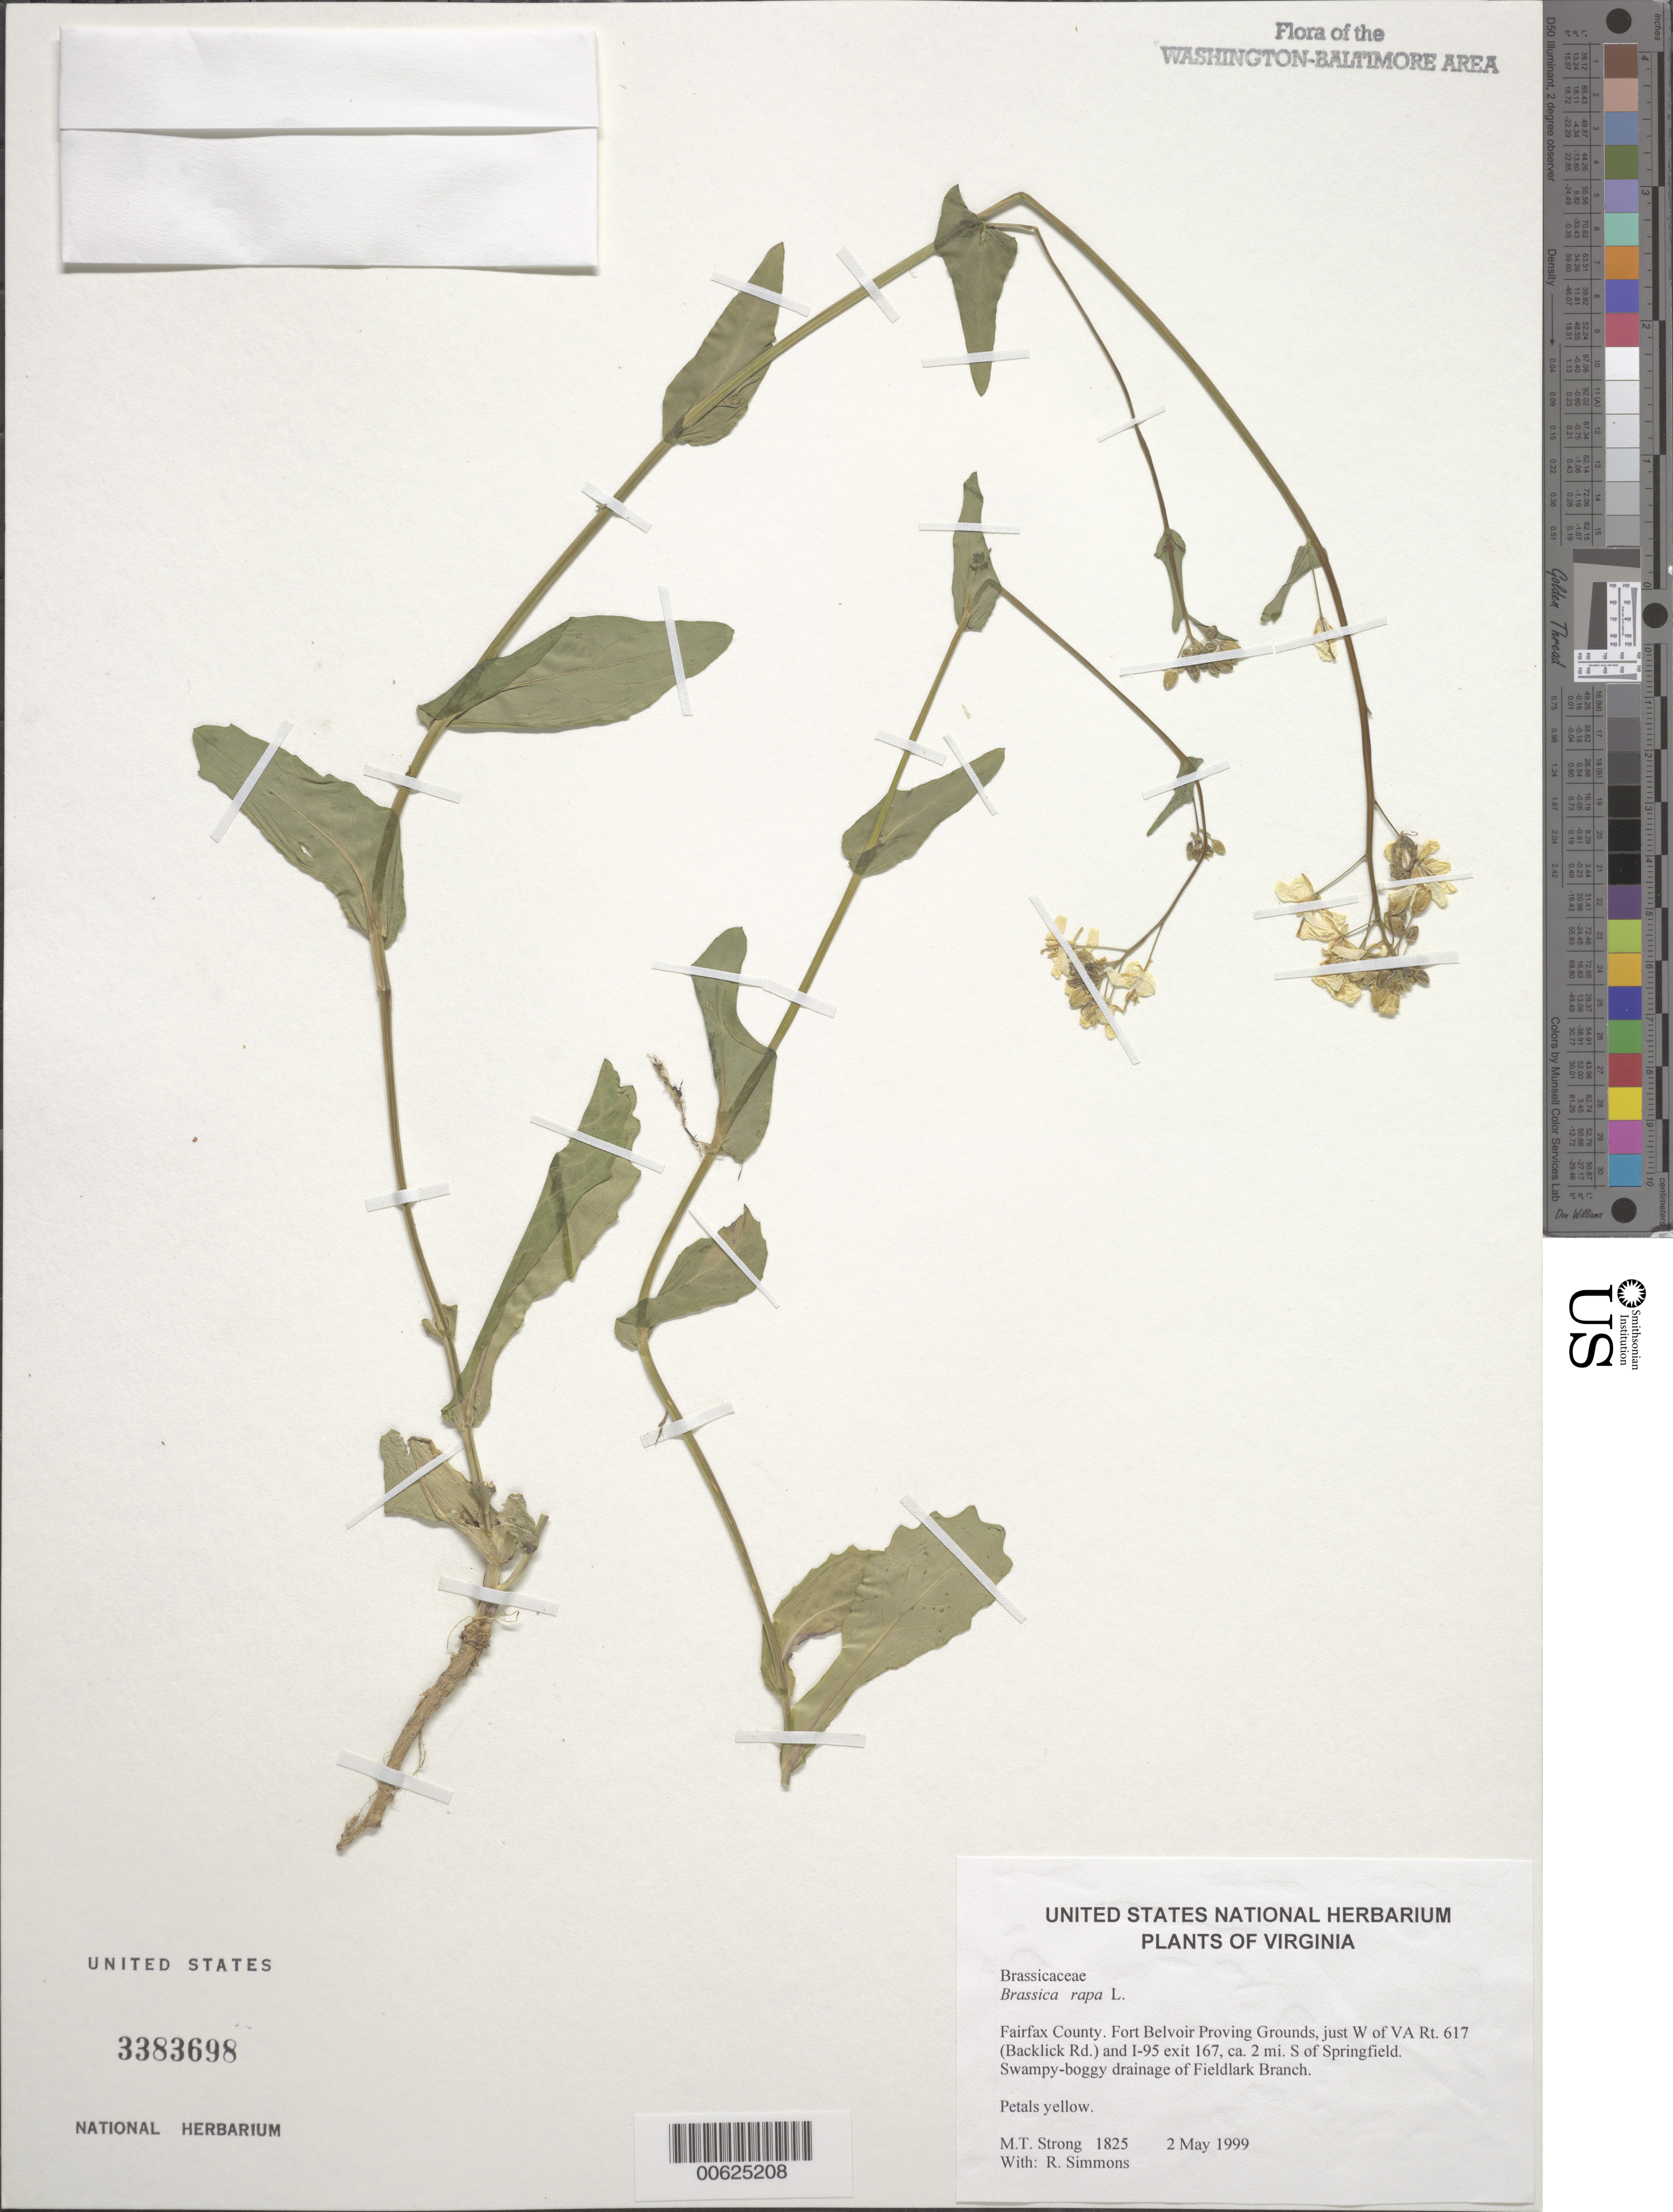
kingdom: Plantae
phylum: Tracheophyta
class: Magnoliopsida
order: Brassicales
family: Brassicaceae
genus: Brassica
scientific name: Brassica rapa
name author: L.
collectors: M. T. Strong & R. Simmons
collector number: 1825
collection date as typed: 02 May 1999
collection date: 1999-05-02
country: United States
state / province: Virginia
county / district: Fairfax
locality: Fort Belvoir Proving Grounds, just W of VA Rt. 617 (Backlick Rd.) and I-95 exit 167, ca. 2 mi. S of Springfield.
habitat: Swampy-boggy drainage of Fieldlark Branch.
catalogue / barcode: US 3383698